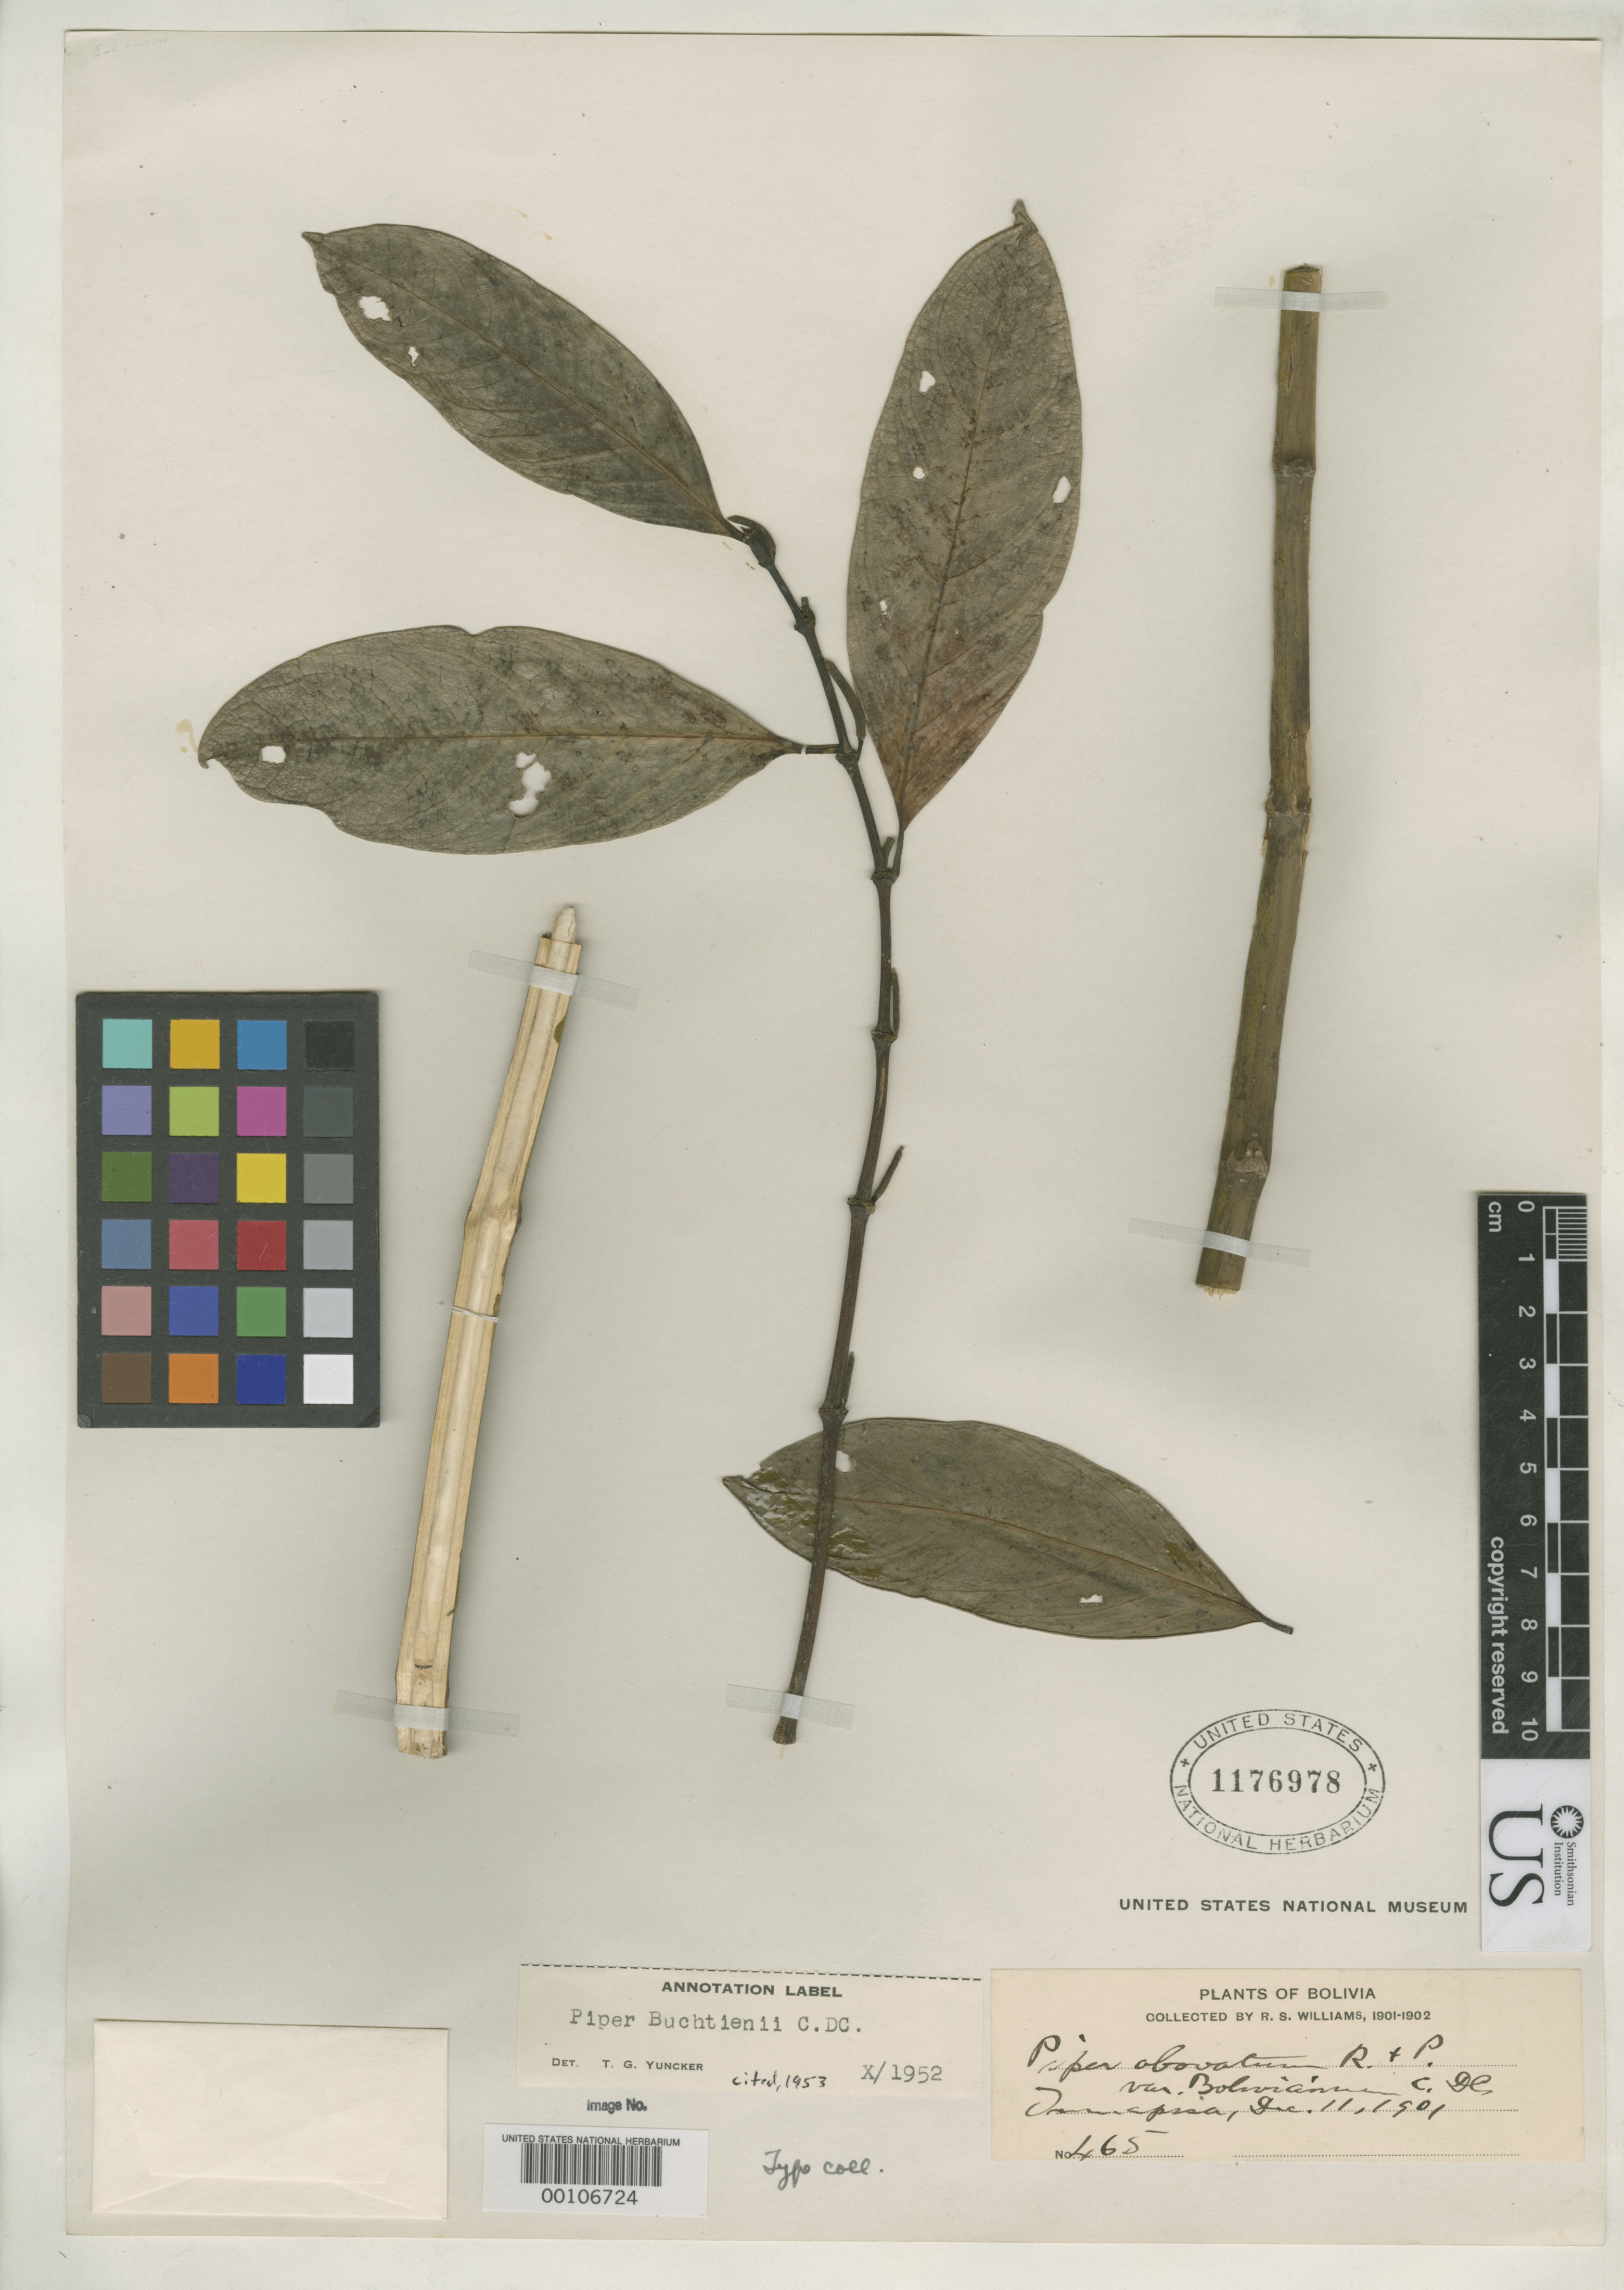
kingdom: Plantae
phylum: Tracheophyta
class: Magnoliopsida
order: Piperales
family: Piperaceae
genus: Piper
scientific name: Piper obovatum var. bolivianum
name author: C. DC.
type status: Isotype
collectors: R. S. Williams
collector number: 465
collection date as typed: Dec. 11, 1901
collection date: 1901-12-11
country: Bolivia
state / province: La Paz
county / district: Iturralde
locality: Tumupasa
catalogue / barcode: US 1176978